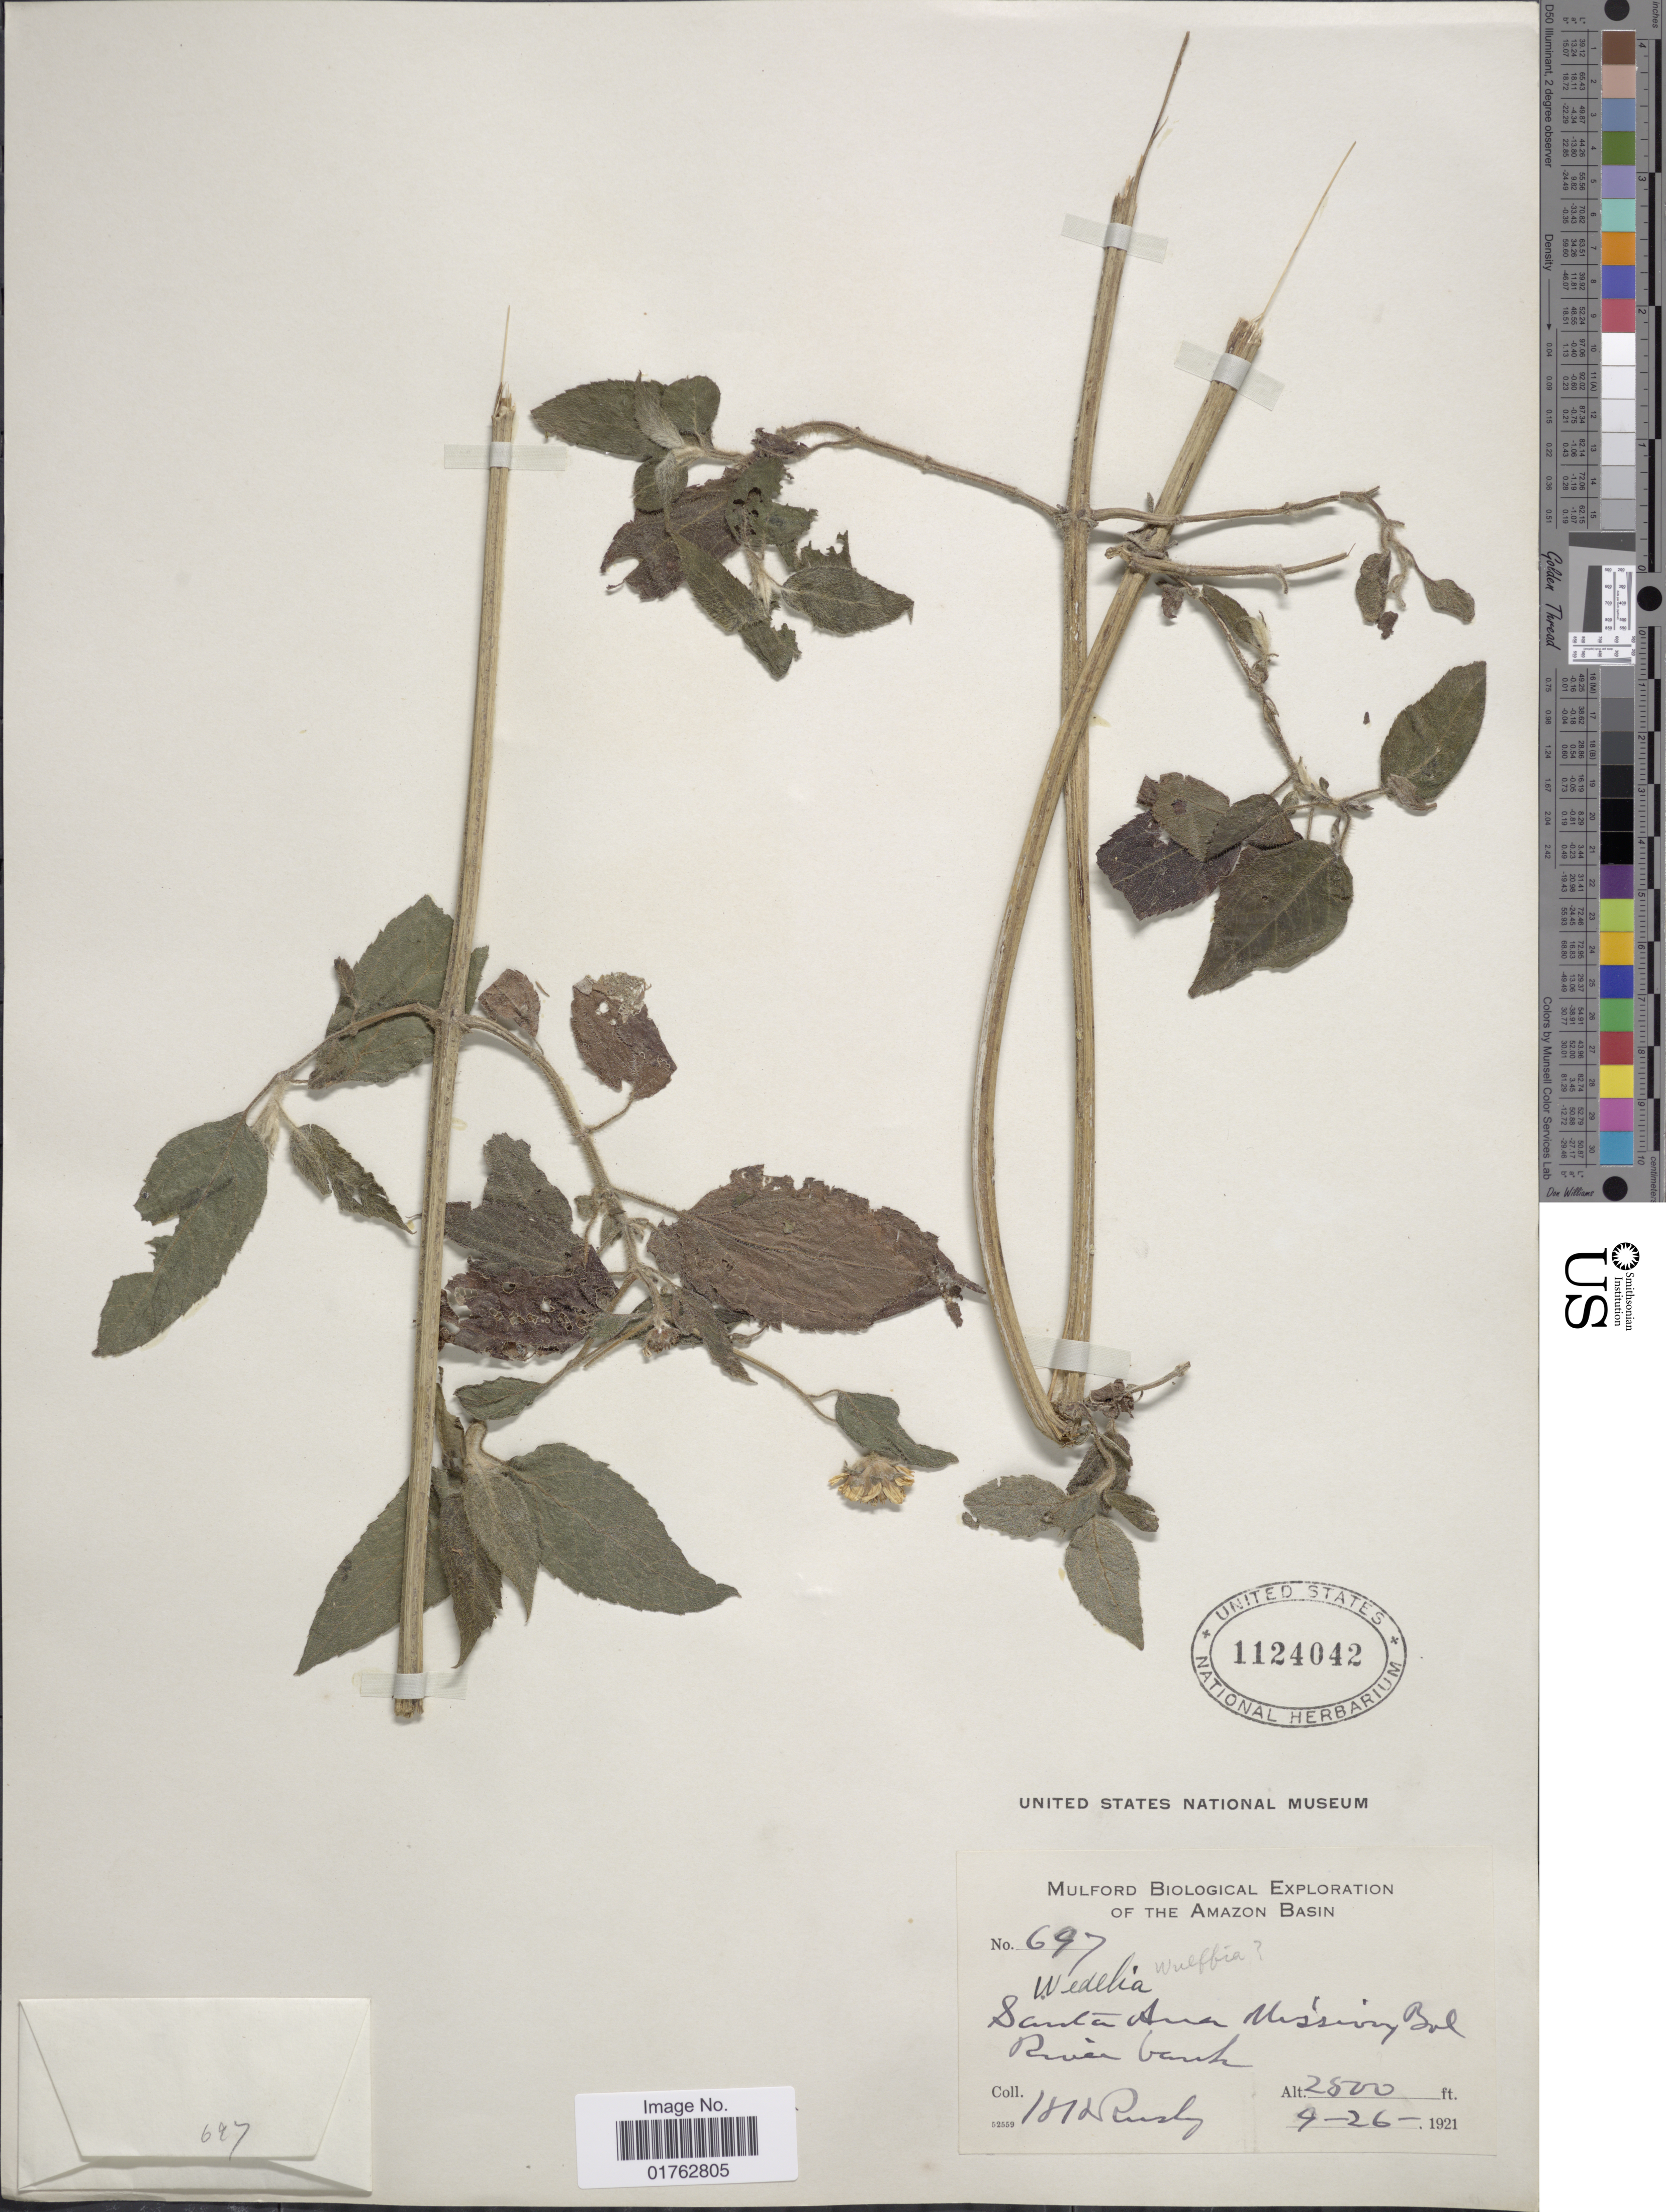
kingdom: Plantae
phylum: Tracheophyta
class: Magnoliopsida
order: Asterales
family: Asteraceae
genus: Wulffia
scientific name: Wulffia baccata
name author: (L. f.) Kuntze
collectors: H. H. Rusby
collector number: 697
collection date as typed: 9-26-1921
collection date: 1921-09-26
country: Bolivia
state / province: Santa Cruz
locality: Santa Ana de Velasco (Jesuit Mission), river bank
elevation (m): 853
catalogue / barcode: US 1124042